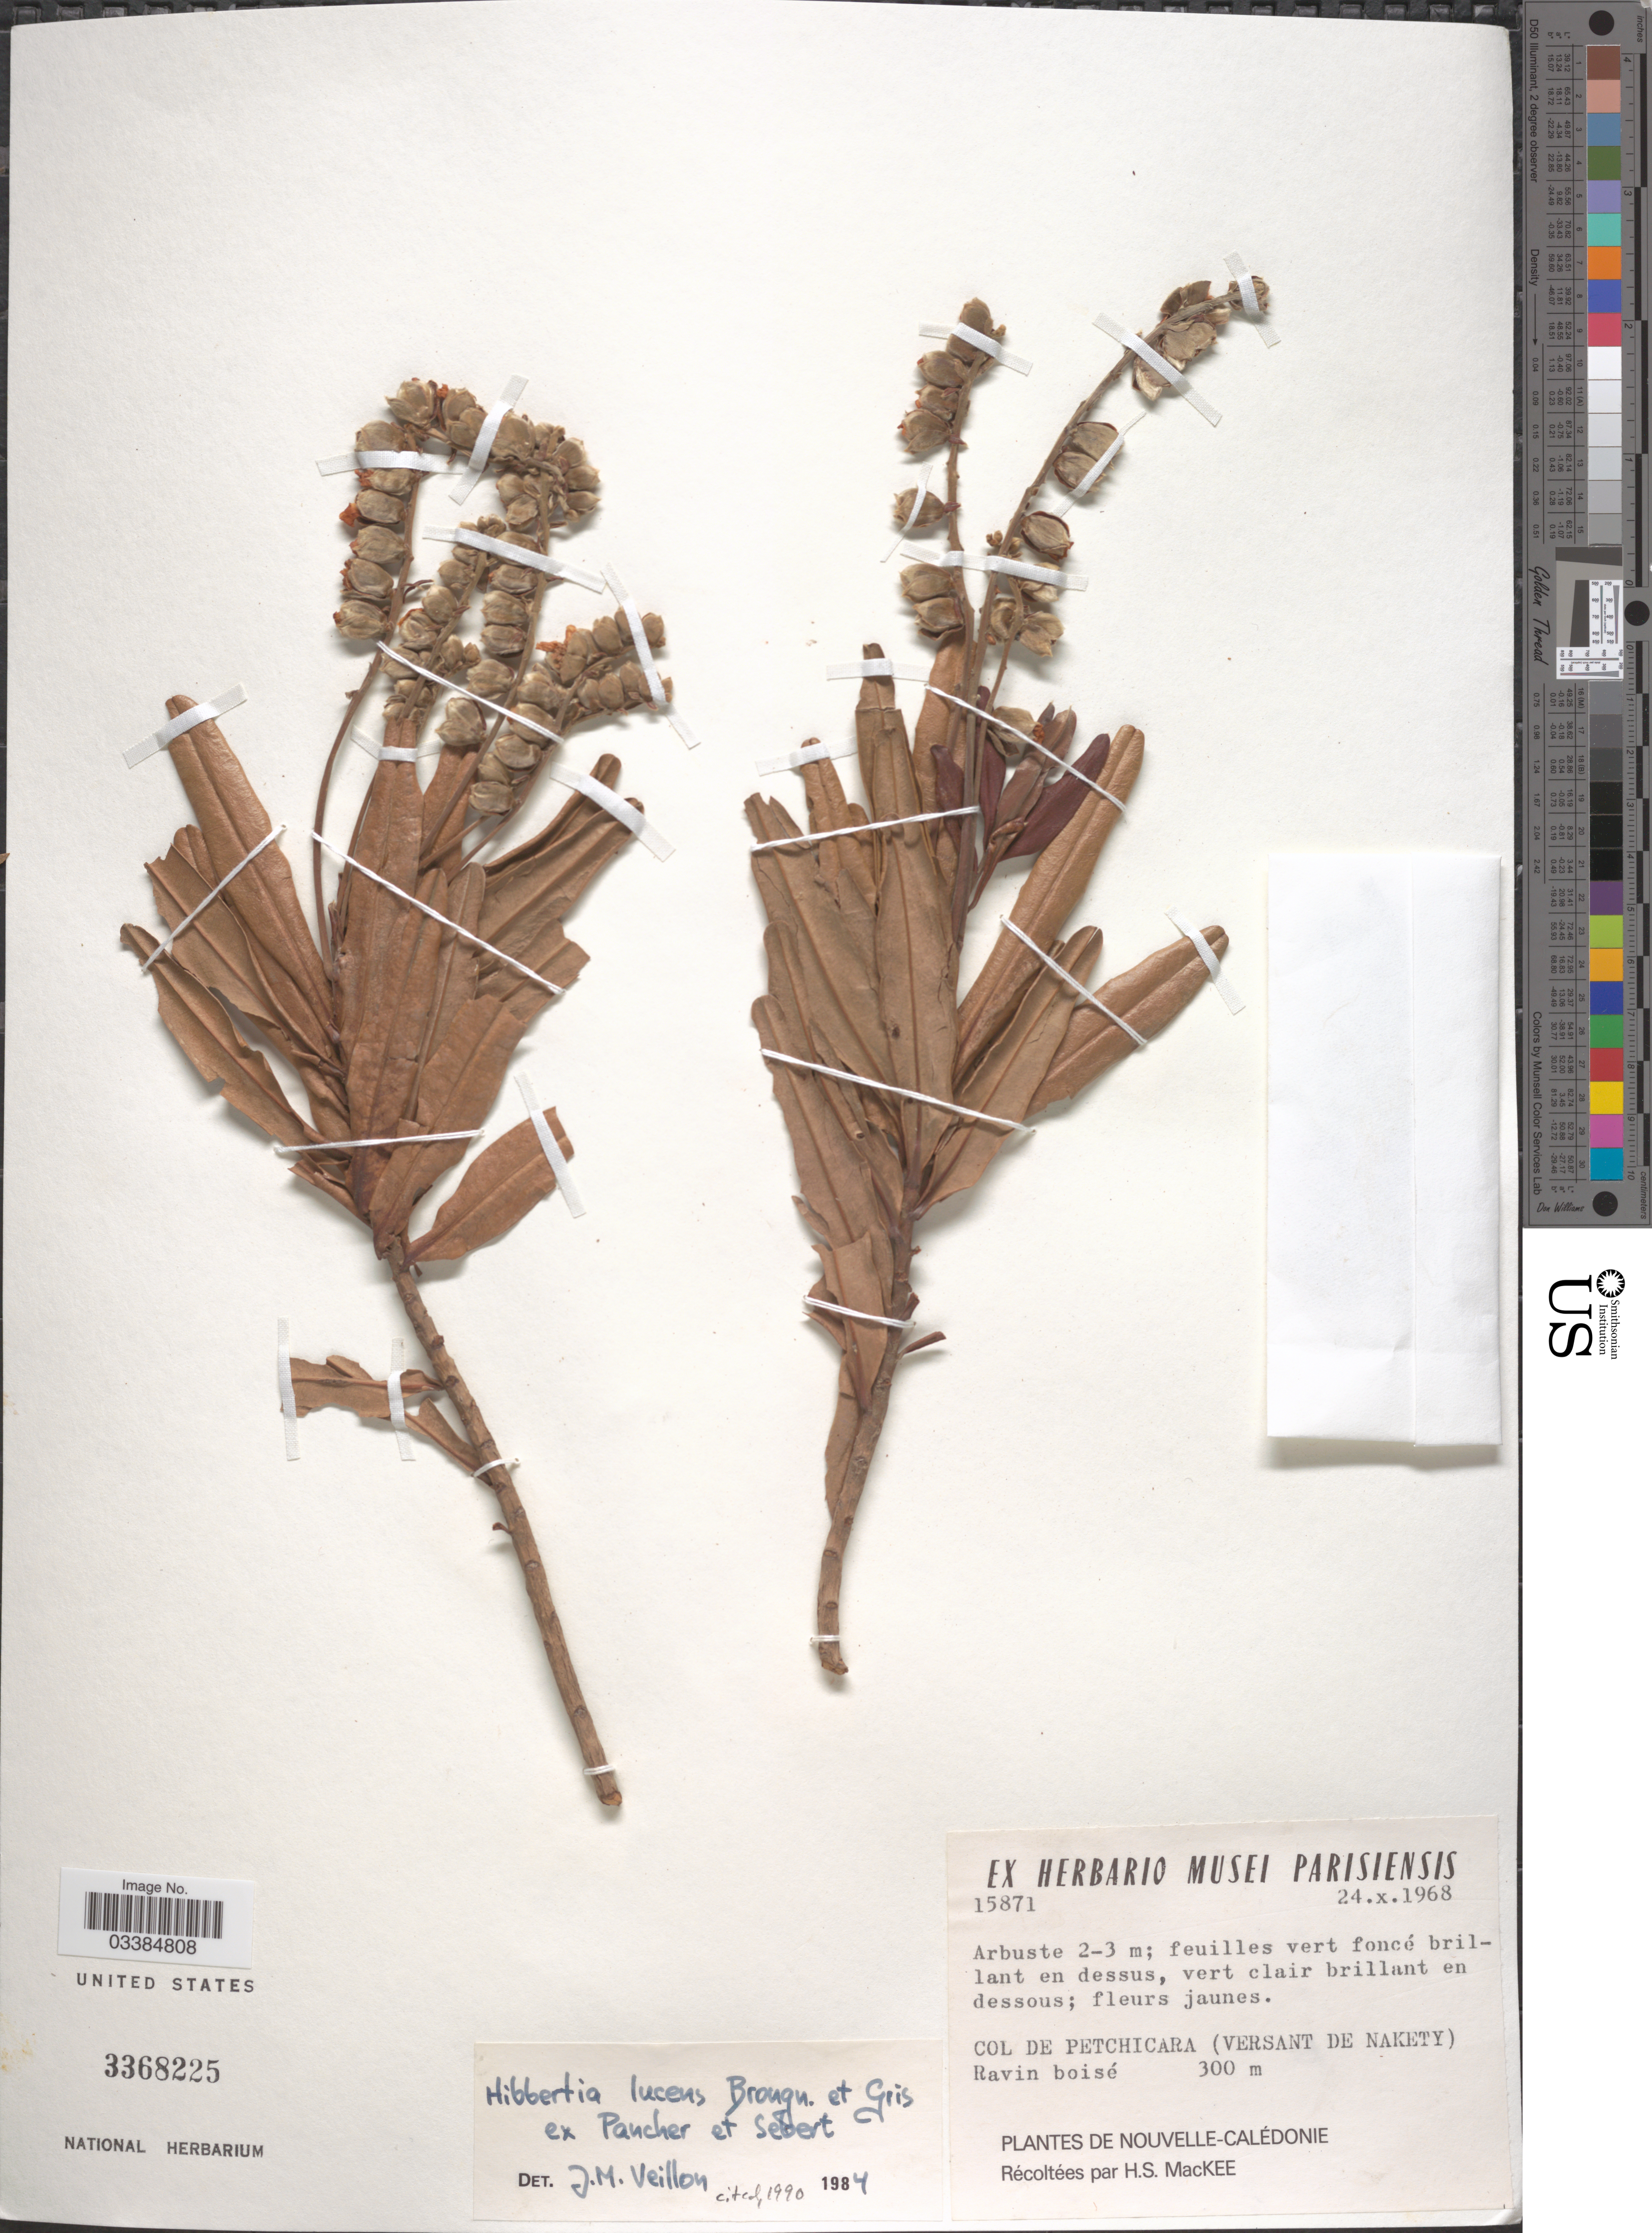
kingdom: Plantae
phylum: Tracheophyta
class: Magnoliopsida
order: Dilleniales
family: Dilleniaceae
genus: Hibbertia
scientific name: Hibbertia lucens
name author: Brongn. & Gris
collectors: H. S. MacKee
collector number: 15871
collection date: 1968-10-24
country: New Caledonia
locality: Col de Petchicara (Versant de Nakety). Ravin boisé.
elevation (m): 300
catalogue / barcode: US 3368225